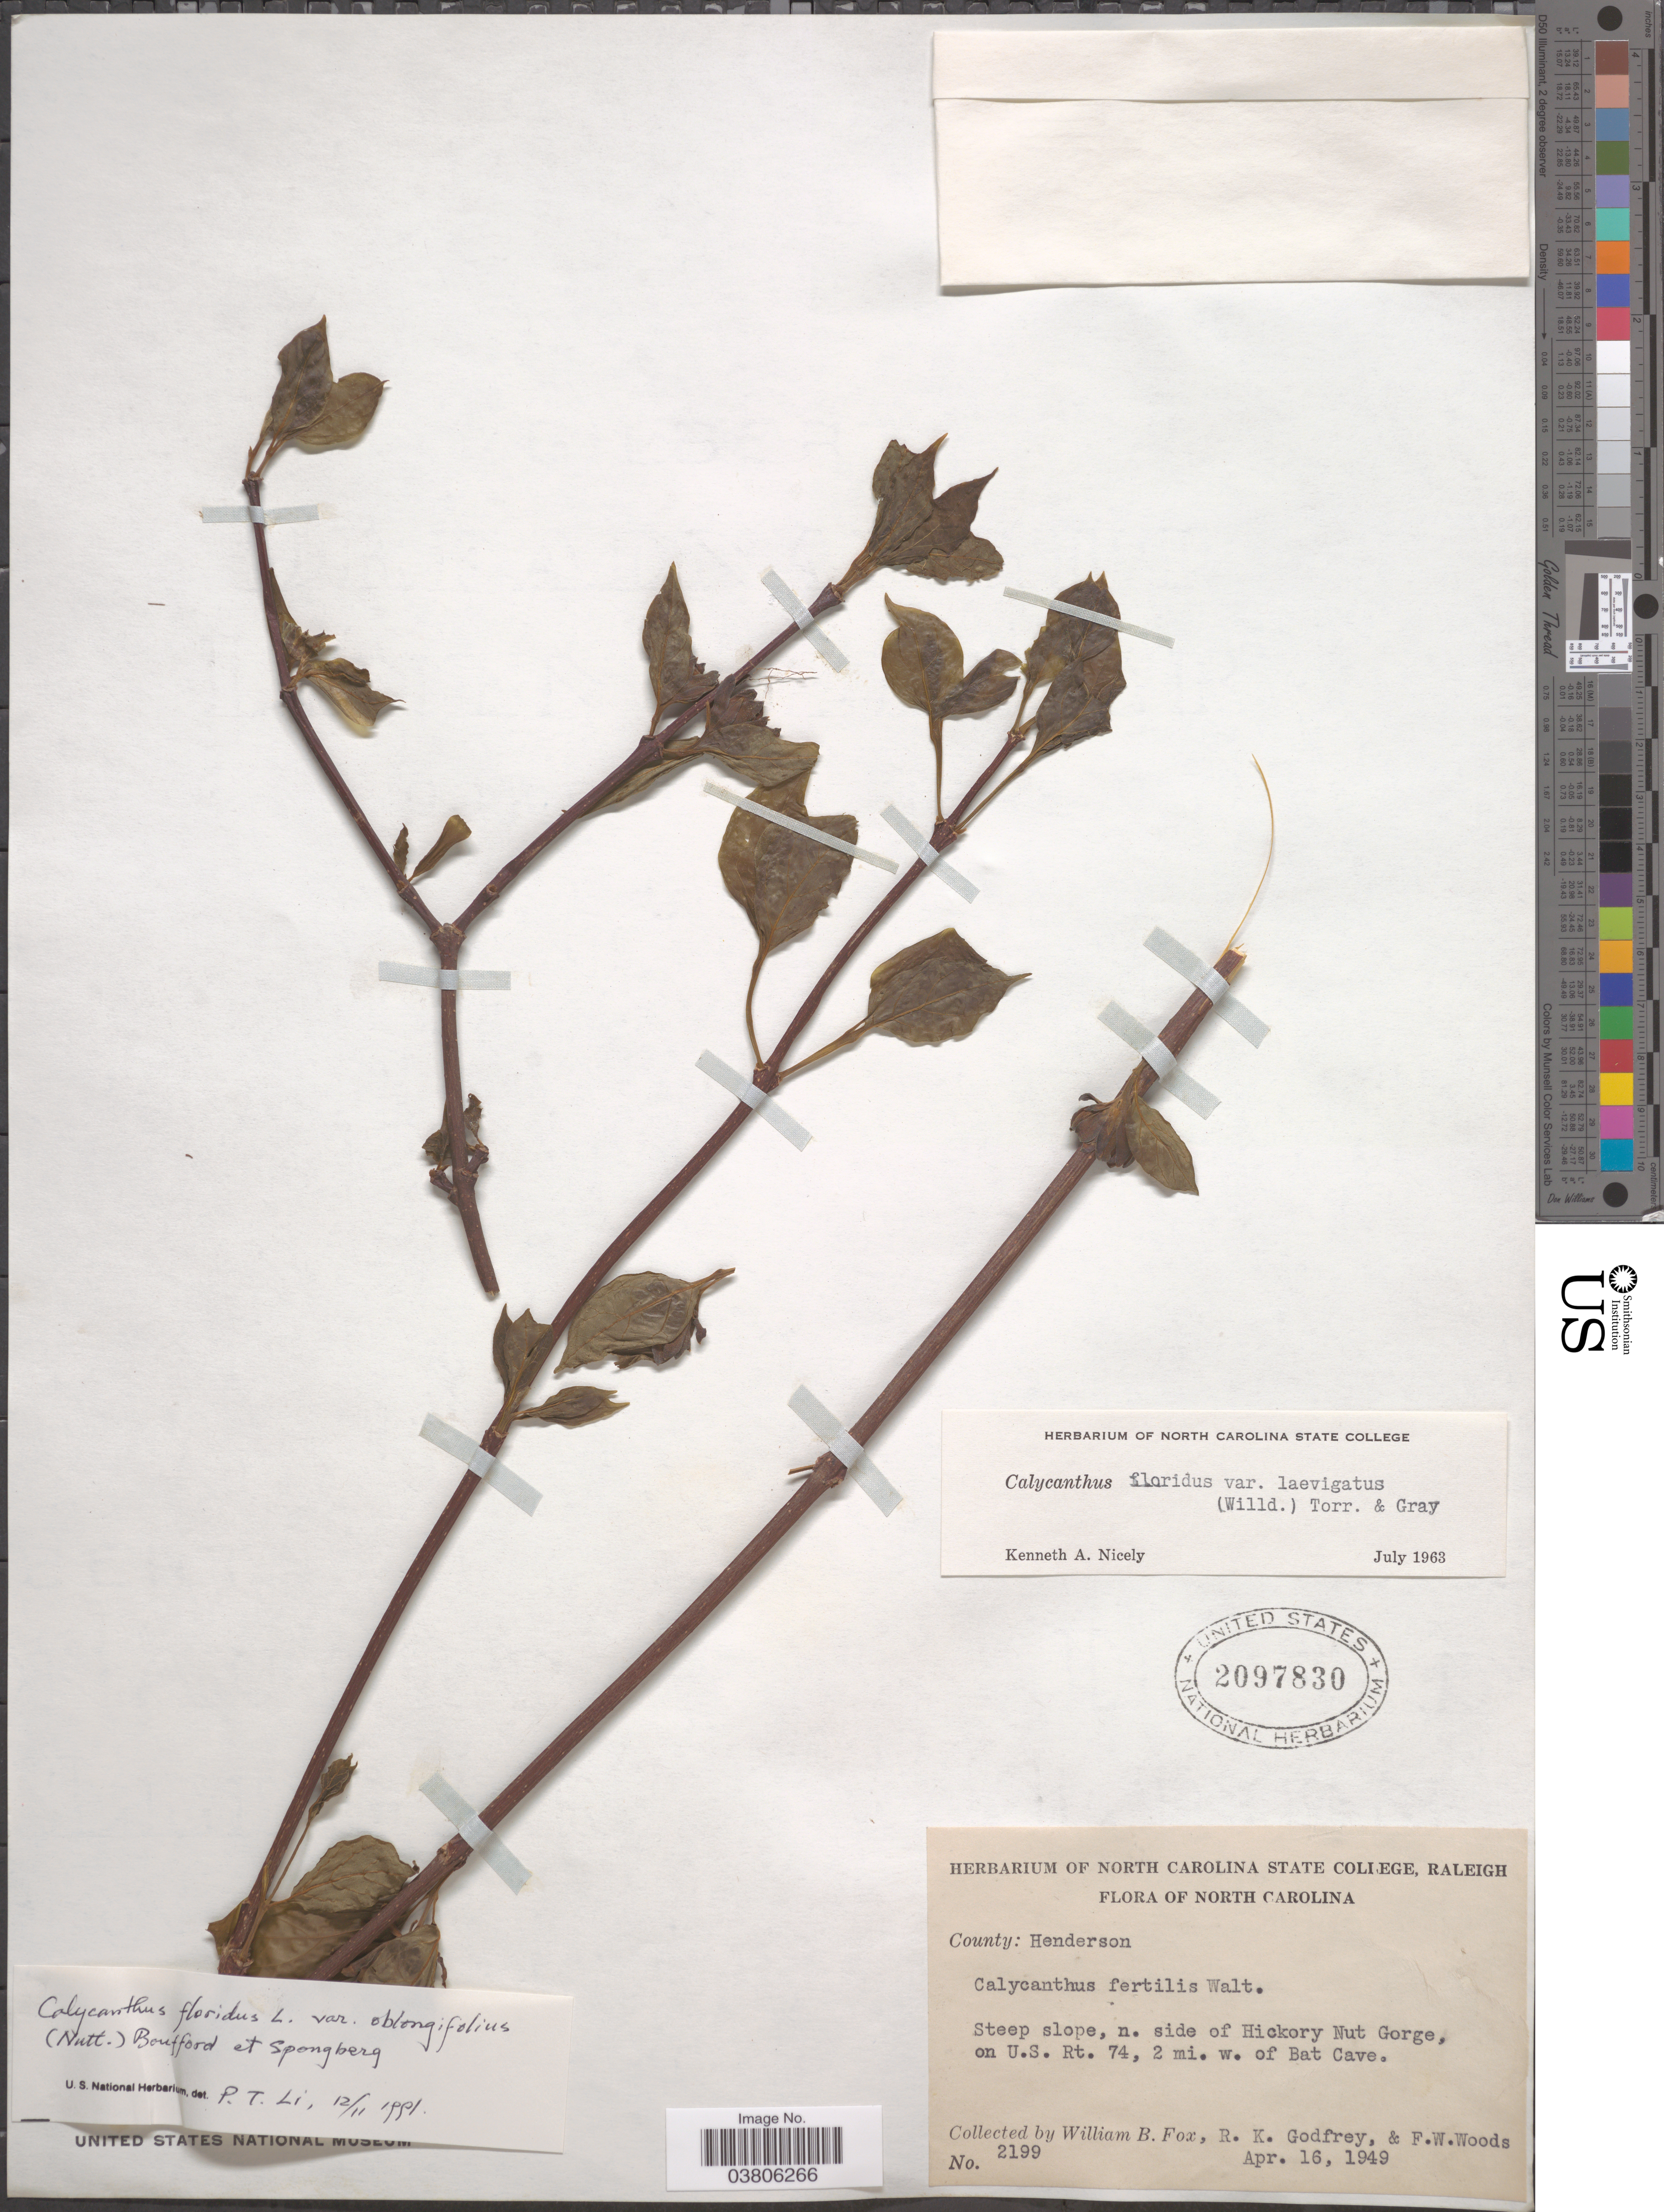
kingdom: Plantae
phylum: Tracheophyta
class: Magnoliopsida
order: Laurales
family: Calycanthaceae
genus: Calycanthus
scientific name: Calycanthus floridus var. laevigatus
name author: (Willd.) Torr. & A. Gray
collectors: W. B. Fox, R. K. Godfrey & F. W. Woods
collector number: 2199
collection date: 1949-04-16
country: United States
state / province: North Carolina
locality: Steep slope, n. side of Hickory Nut Gorge, on U.S. Rt. 74 , 2 mi. w. of Bat Cave.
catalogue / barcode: US 2097830